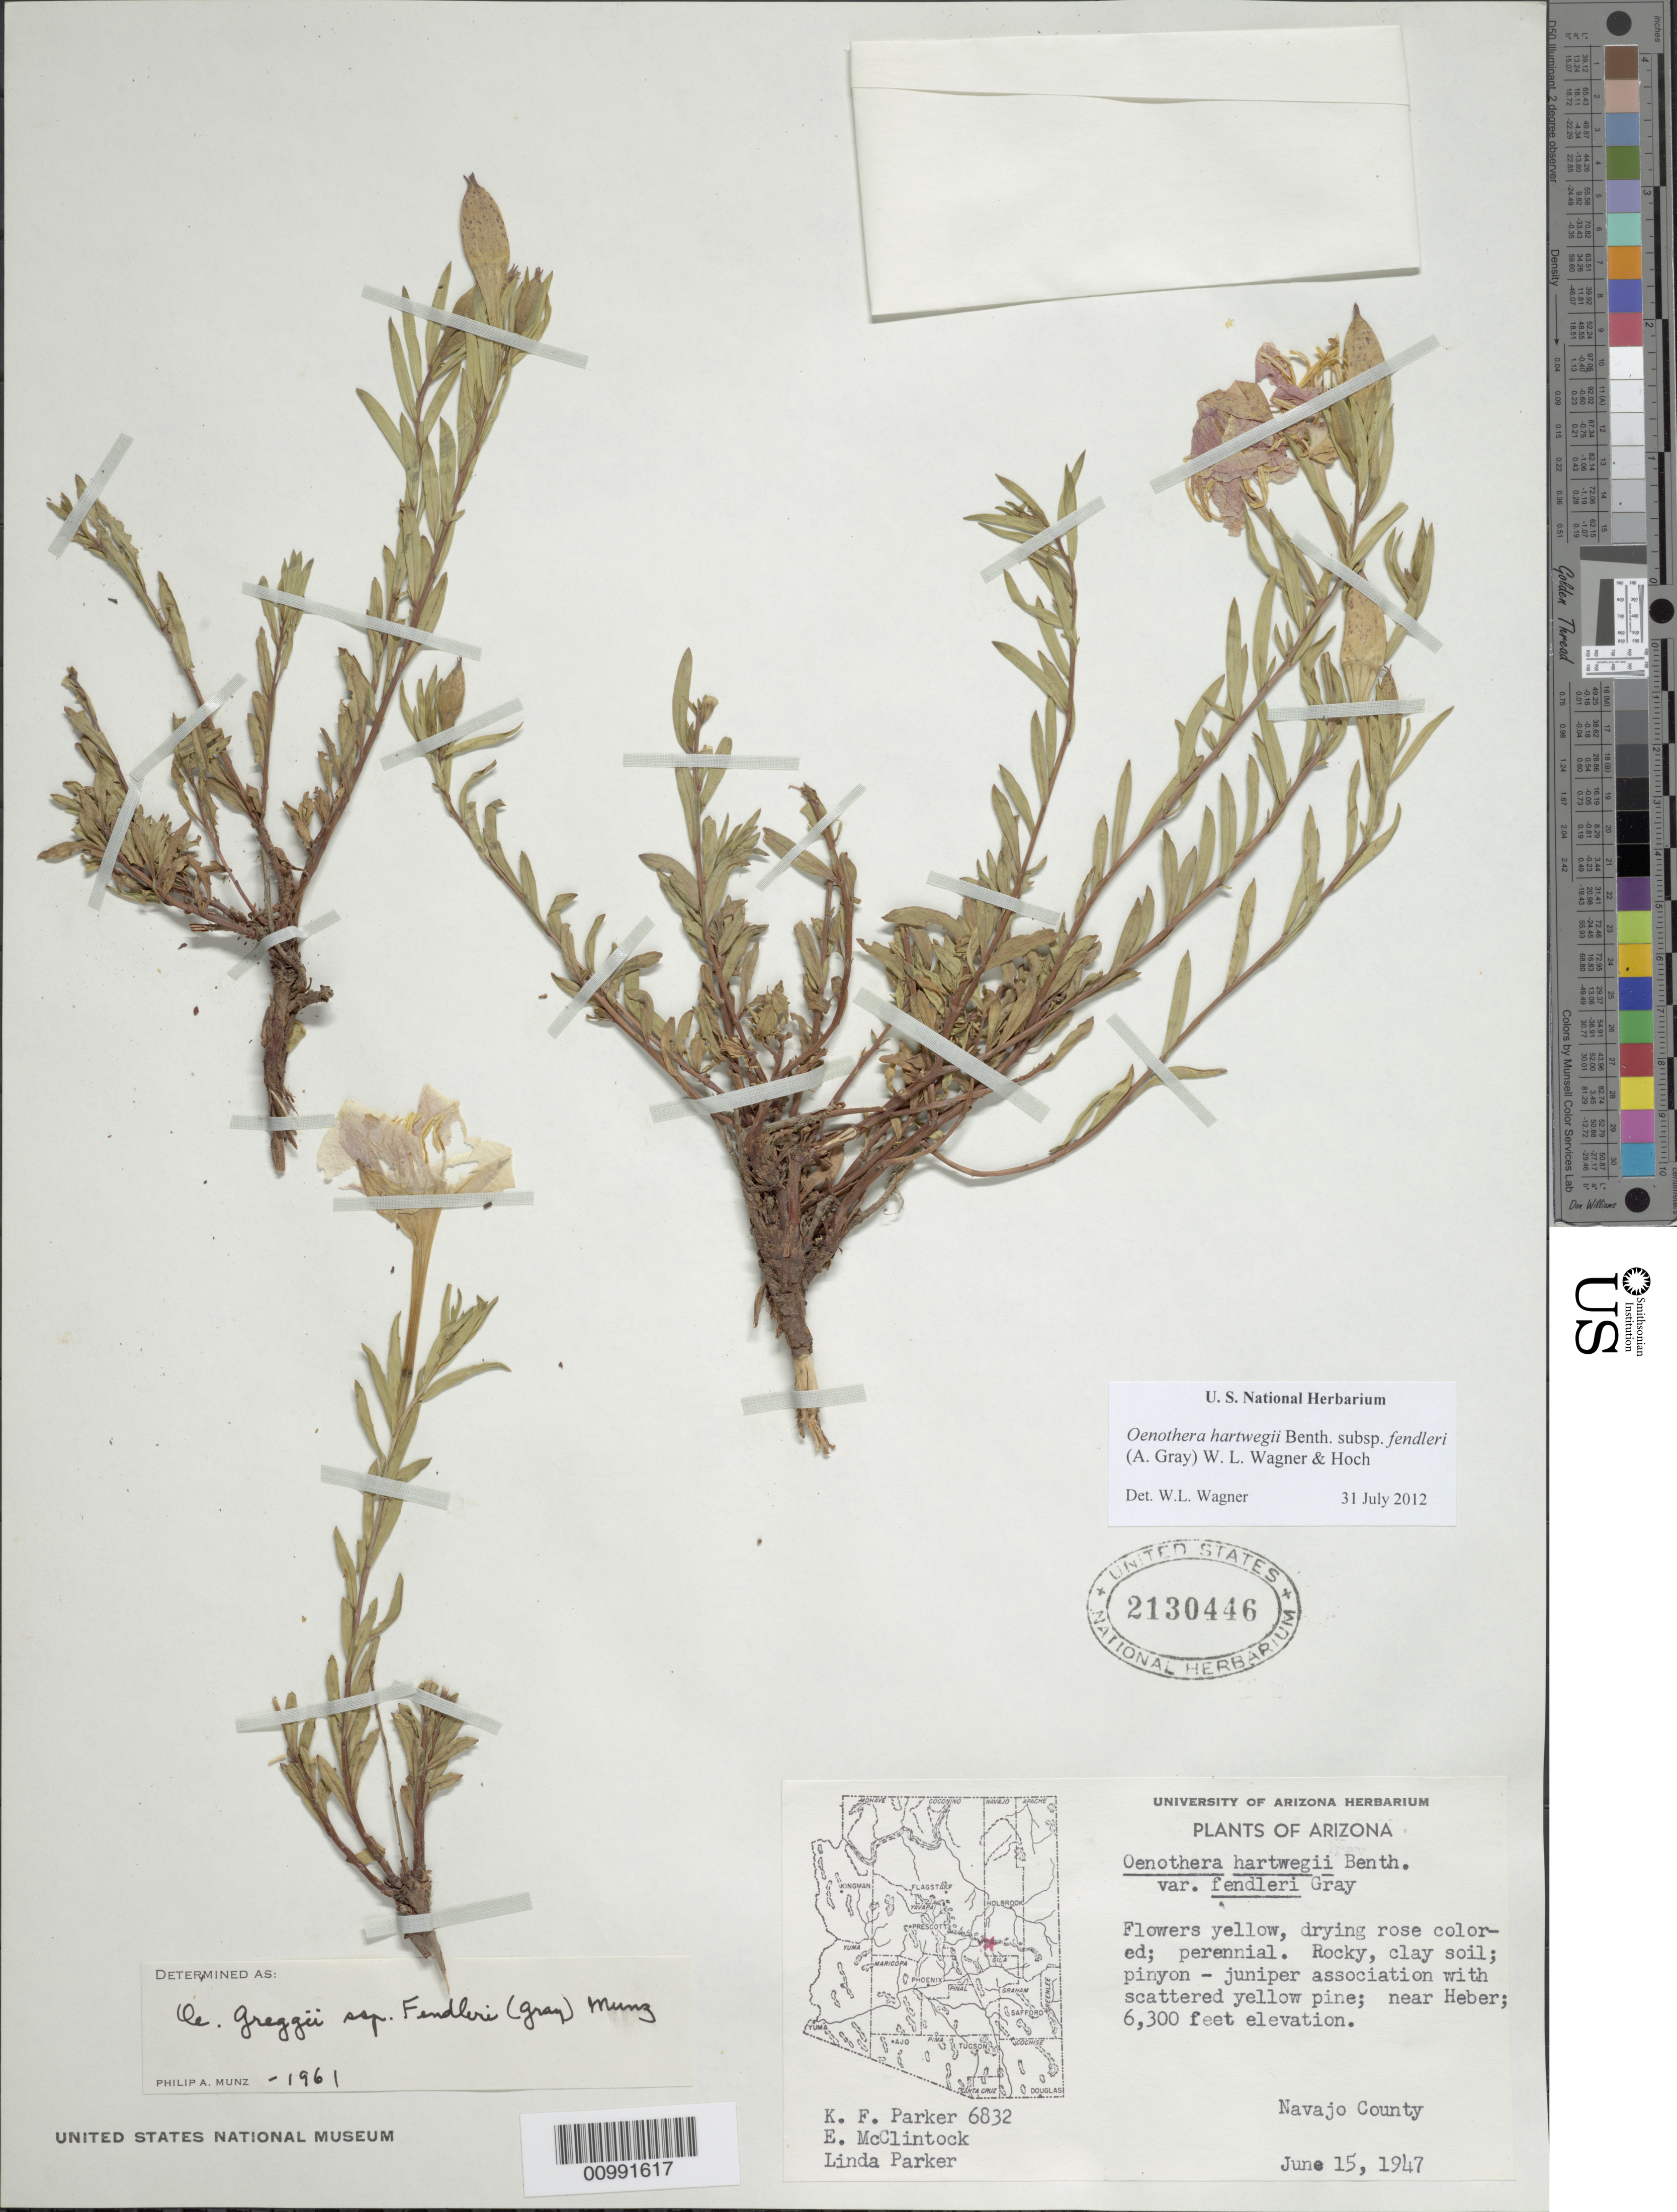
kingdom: Plantae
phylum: Tracheophyta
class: Magnoliopsida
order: Myrtales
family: Onagraceae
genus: Oenothera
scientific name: Oenothera hartwegii subsp. fendleri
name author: (A. Gray) W.L. Wagner & Hoch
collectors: K. F. Parker & E. McClintock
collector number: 6832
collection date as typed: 15 Jun 1947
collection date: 1947-06-15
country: United States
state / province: Arizona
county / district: Navajo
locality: Rocky, clay soil; near Heber.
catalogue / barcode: US 2130446